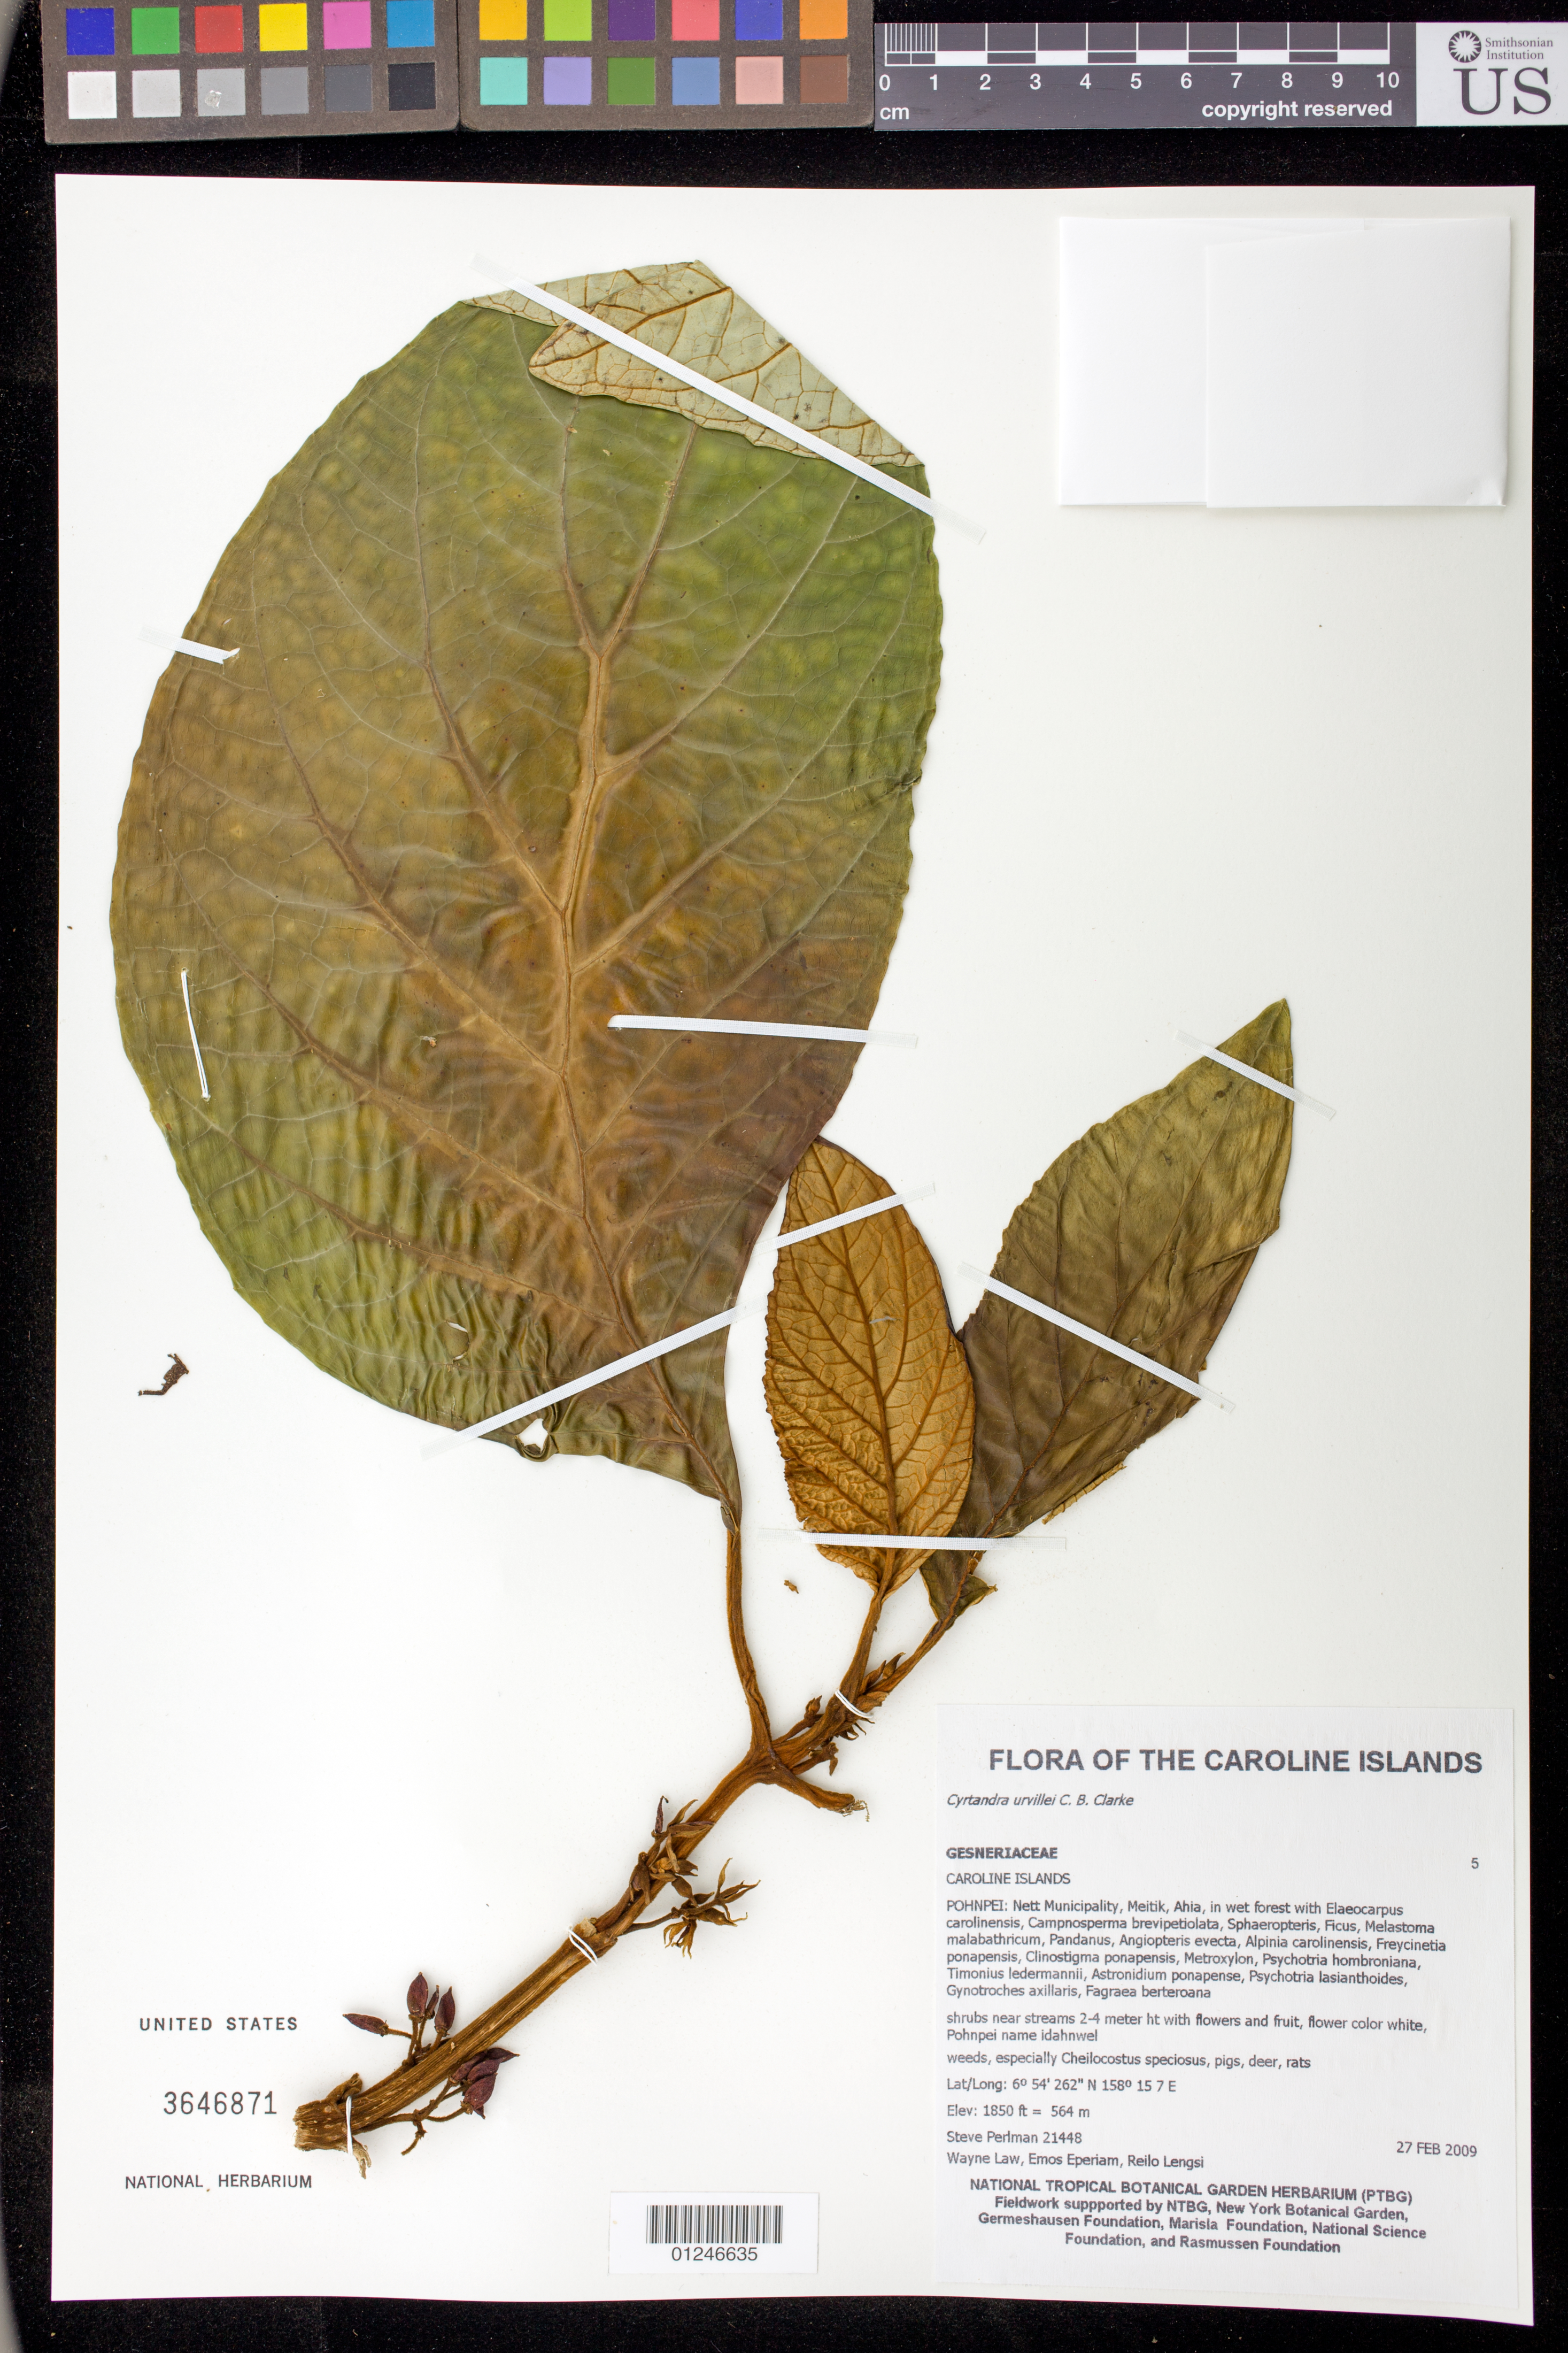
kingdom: Plantae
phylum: Tracheophyta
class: Magnoliopsida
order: Lamiales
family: Gesneriaceae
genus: Cyrtandra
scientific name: Cyrtandra urvillei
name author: C.B. Clarke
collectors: S. P. Perlman, W. Law, P. Eperiam & R. Lengsi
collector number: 21448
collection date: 2009-02-27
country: Micronesia, Federated States of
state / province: Pohnpei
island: Pohnpei [Ponape]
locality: Nett Municipality, Meitik, Ahia.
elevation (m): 564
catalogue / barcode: US 3646871